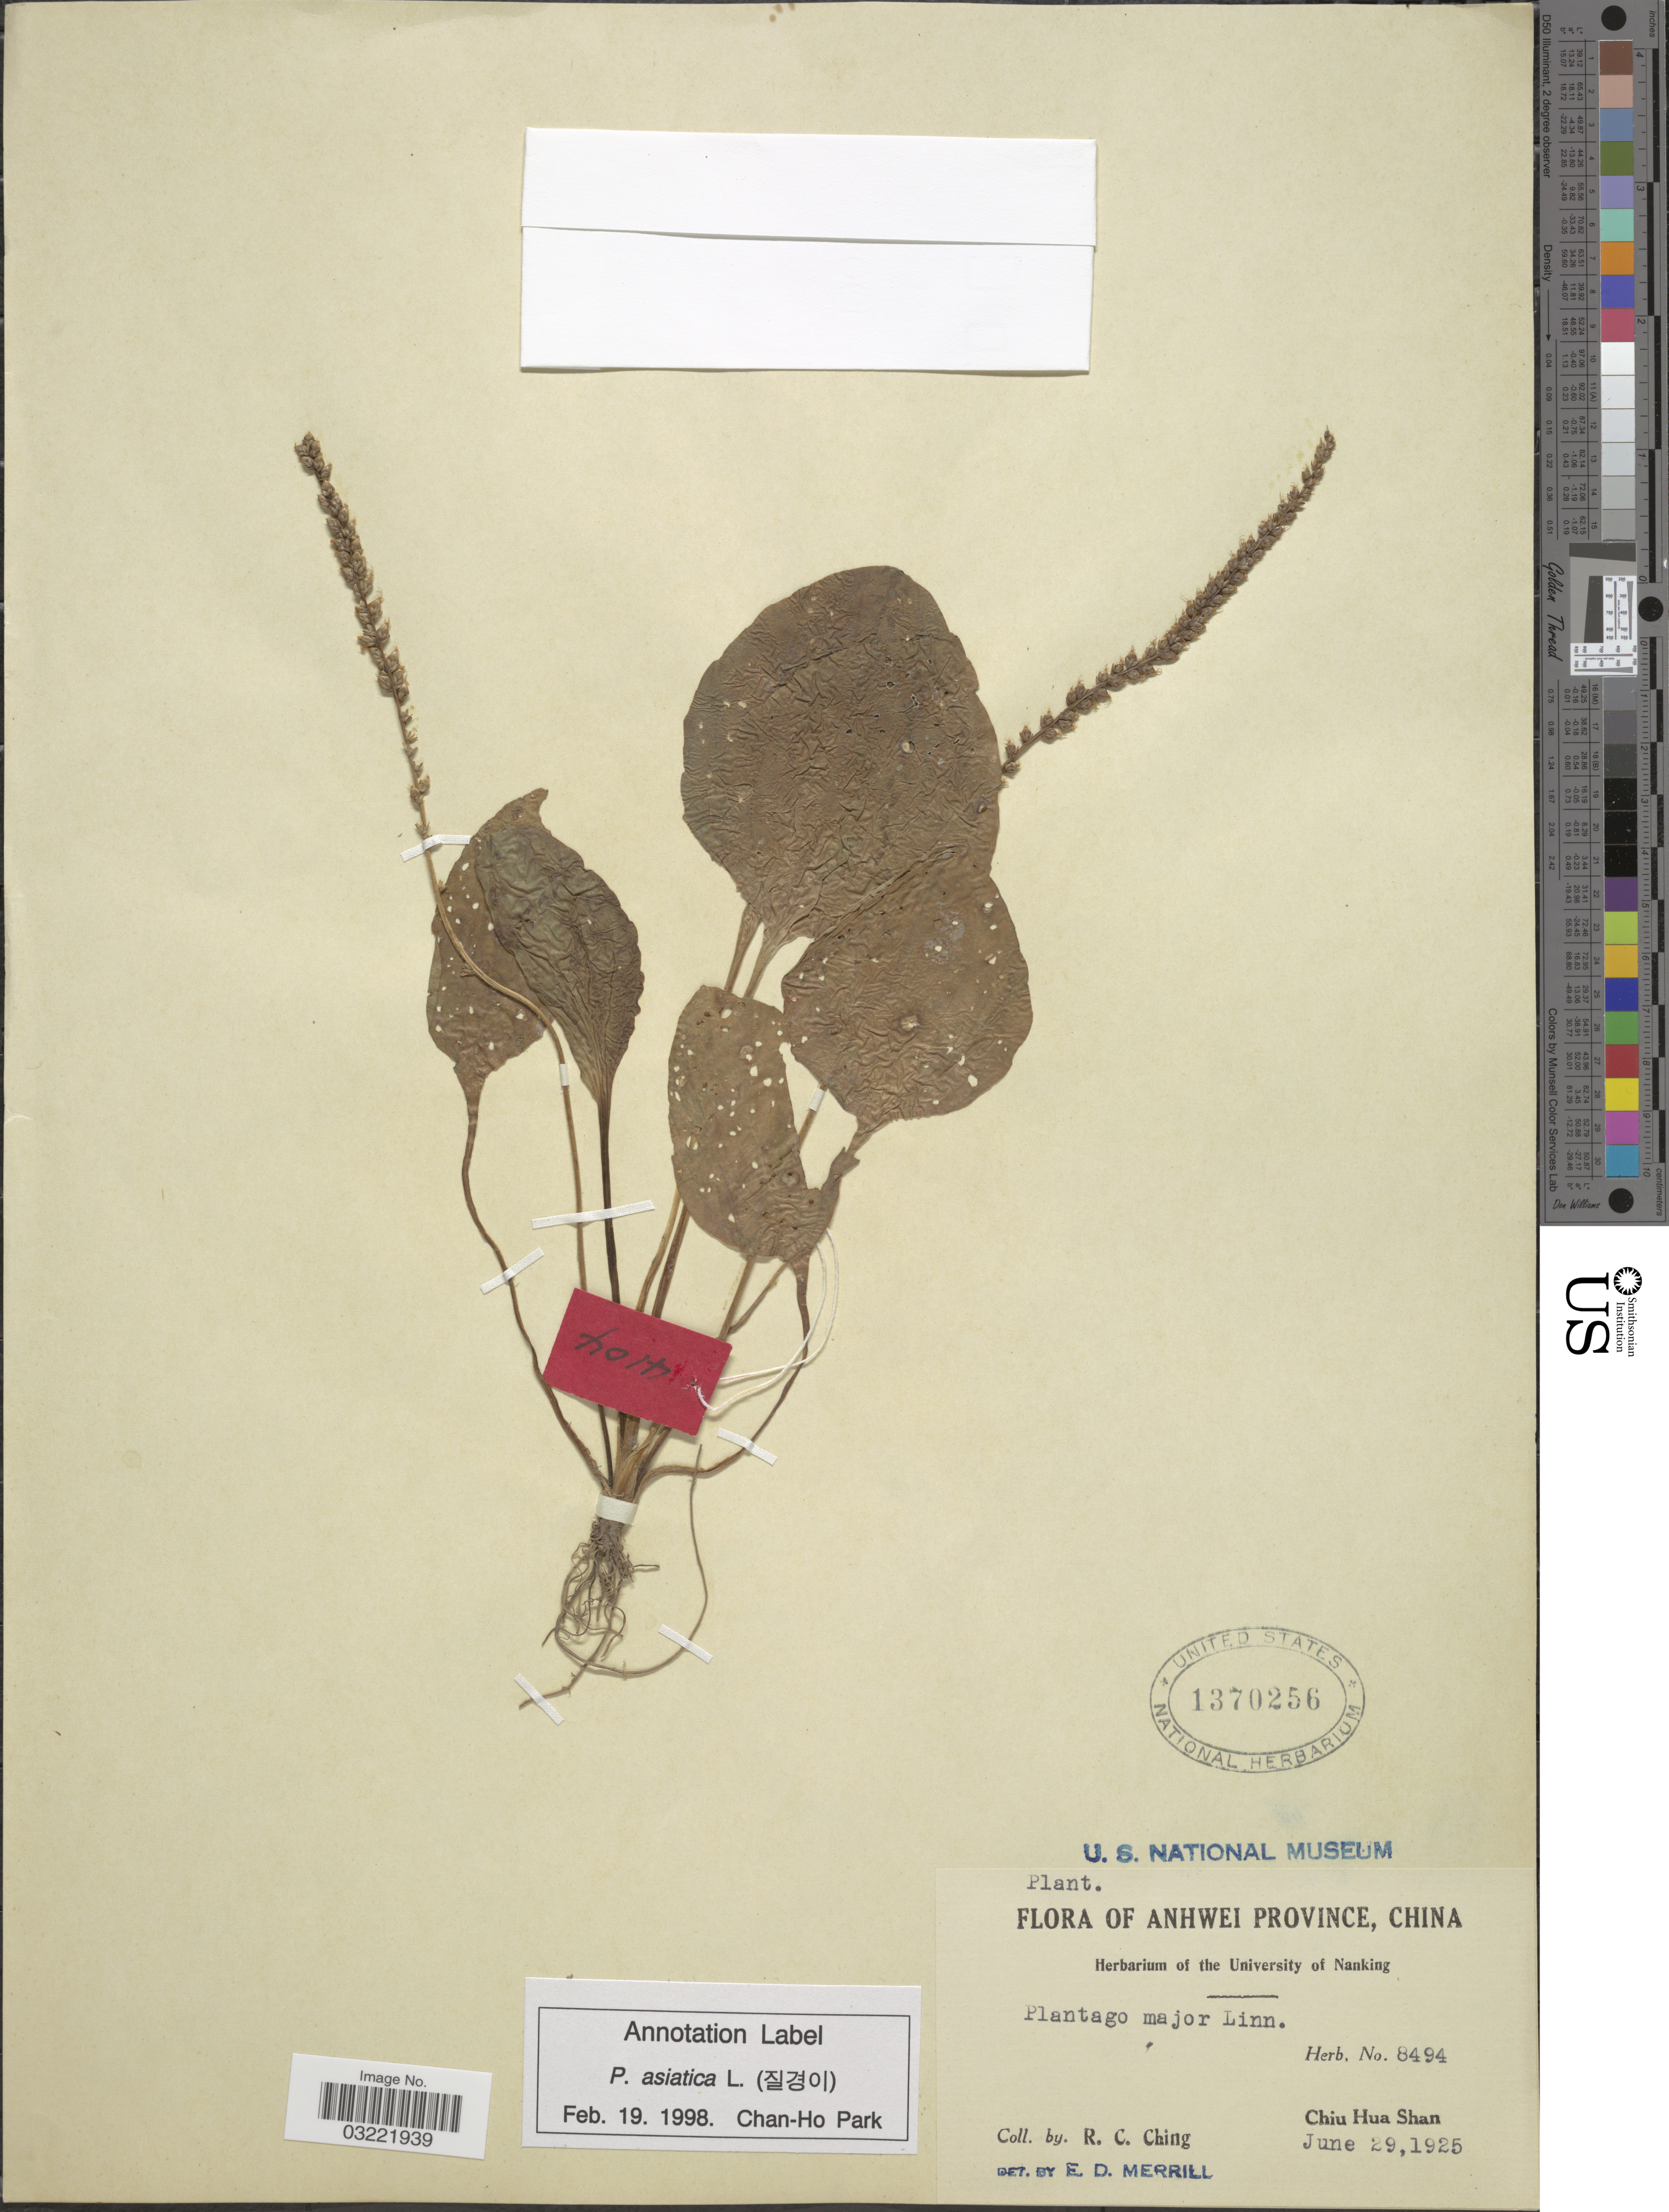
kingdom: Plantae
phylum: Tracheophyta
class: Magnoliopsida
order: Lamiales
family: Plantaginaceae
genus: Plantago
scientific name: Plantago asiatica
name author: L.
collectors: R. C. Ching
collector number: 8494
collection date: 1925-06-29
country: China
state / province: Anhui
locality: Anhwei Province. Chiu Hua Shan.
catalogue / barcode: US 1370256